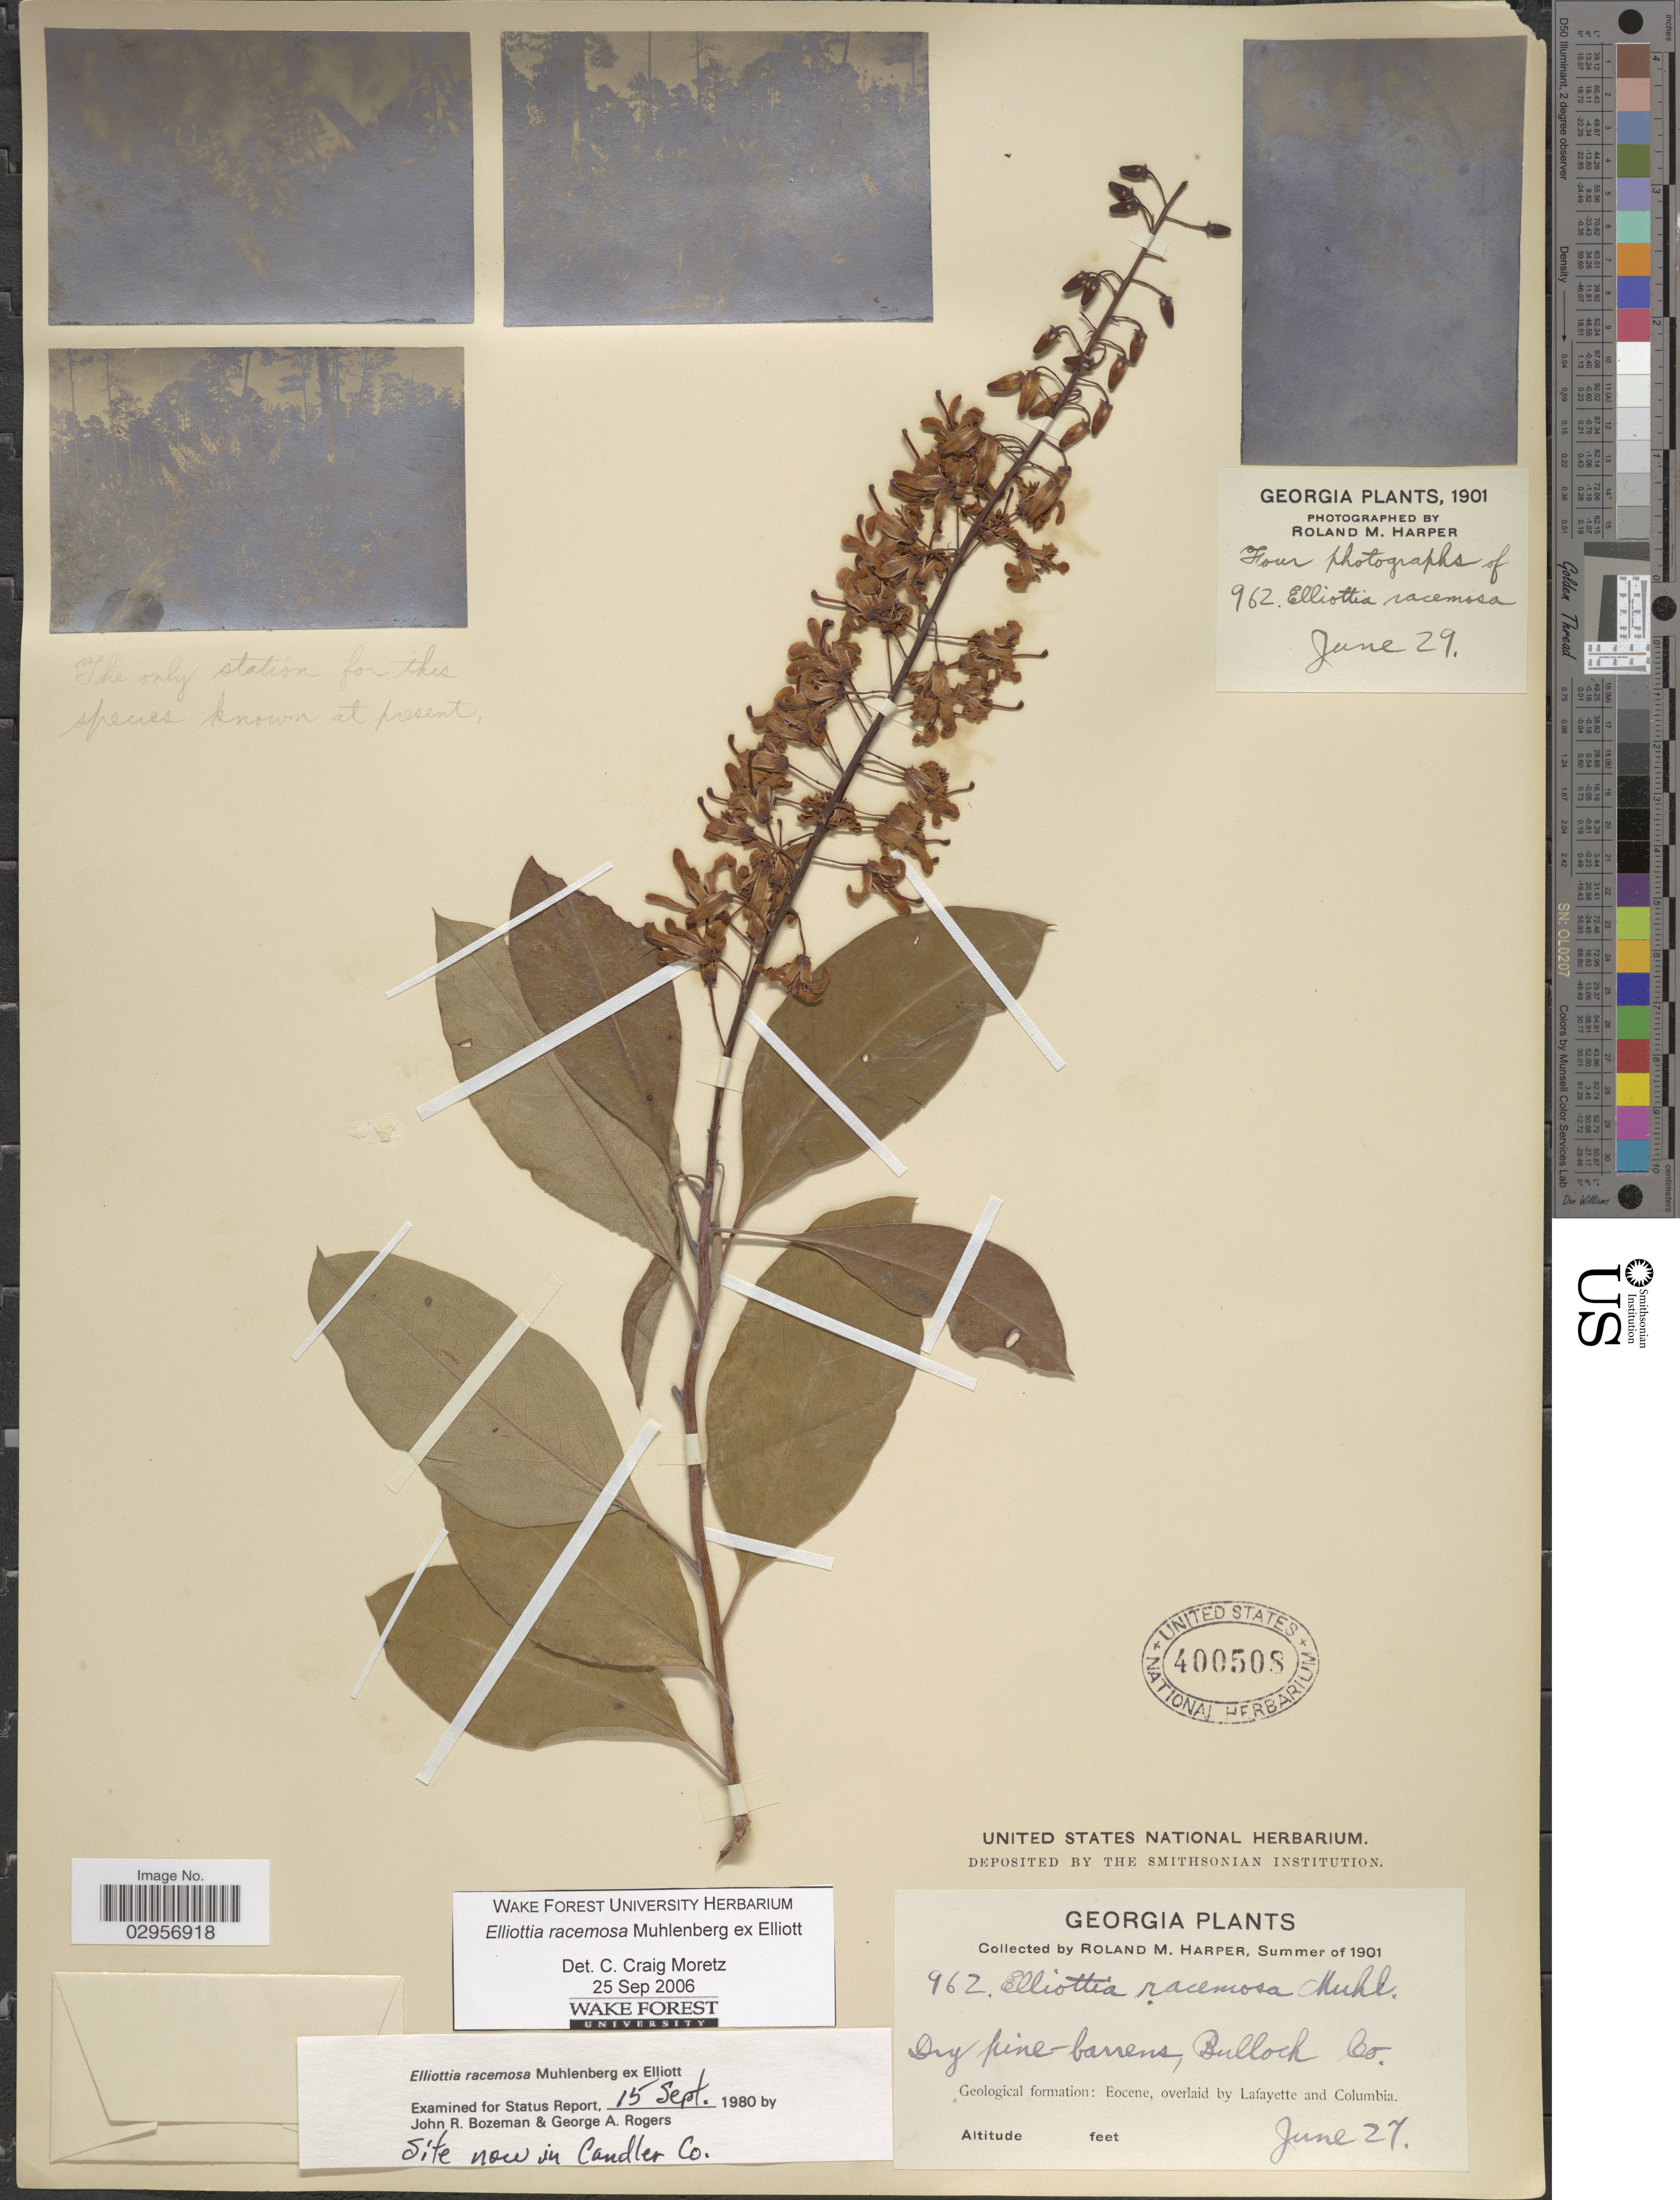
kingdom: Plantae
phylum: Tracheophyta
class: Magnoliopsida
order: Ericales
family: Ericaceae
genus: Elliottia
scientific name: Elliottia racemosa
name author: Muhl. ex Elliott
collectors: R. M. Harper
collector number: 962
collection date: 1901-06-27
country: United States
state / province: Georgia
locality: Bullock Co.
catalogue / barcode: US 400508